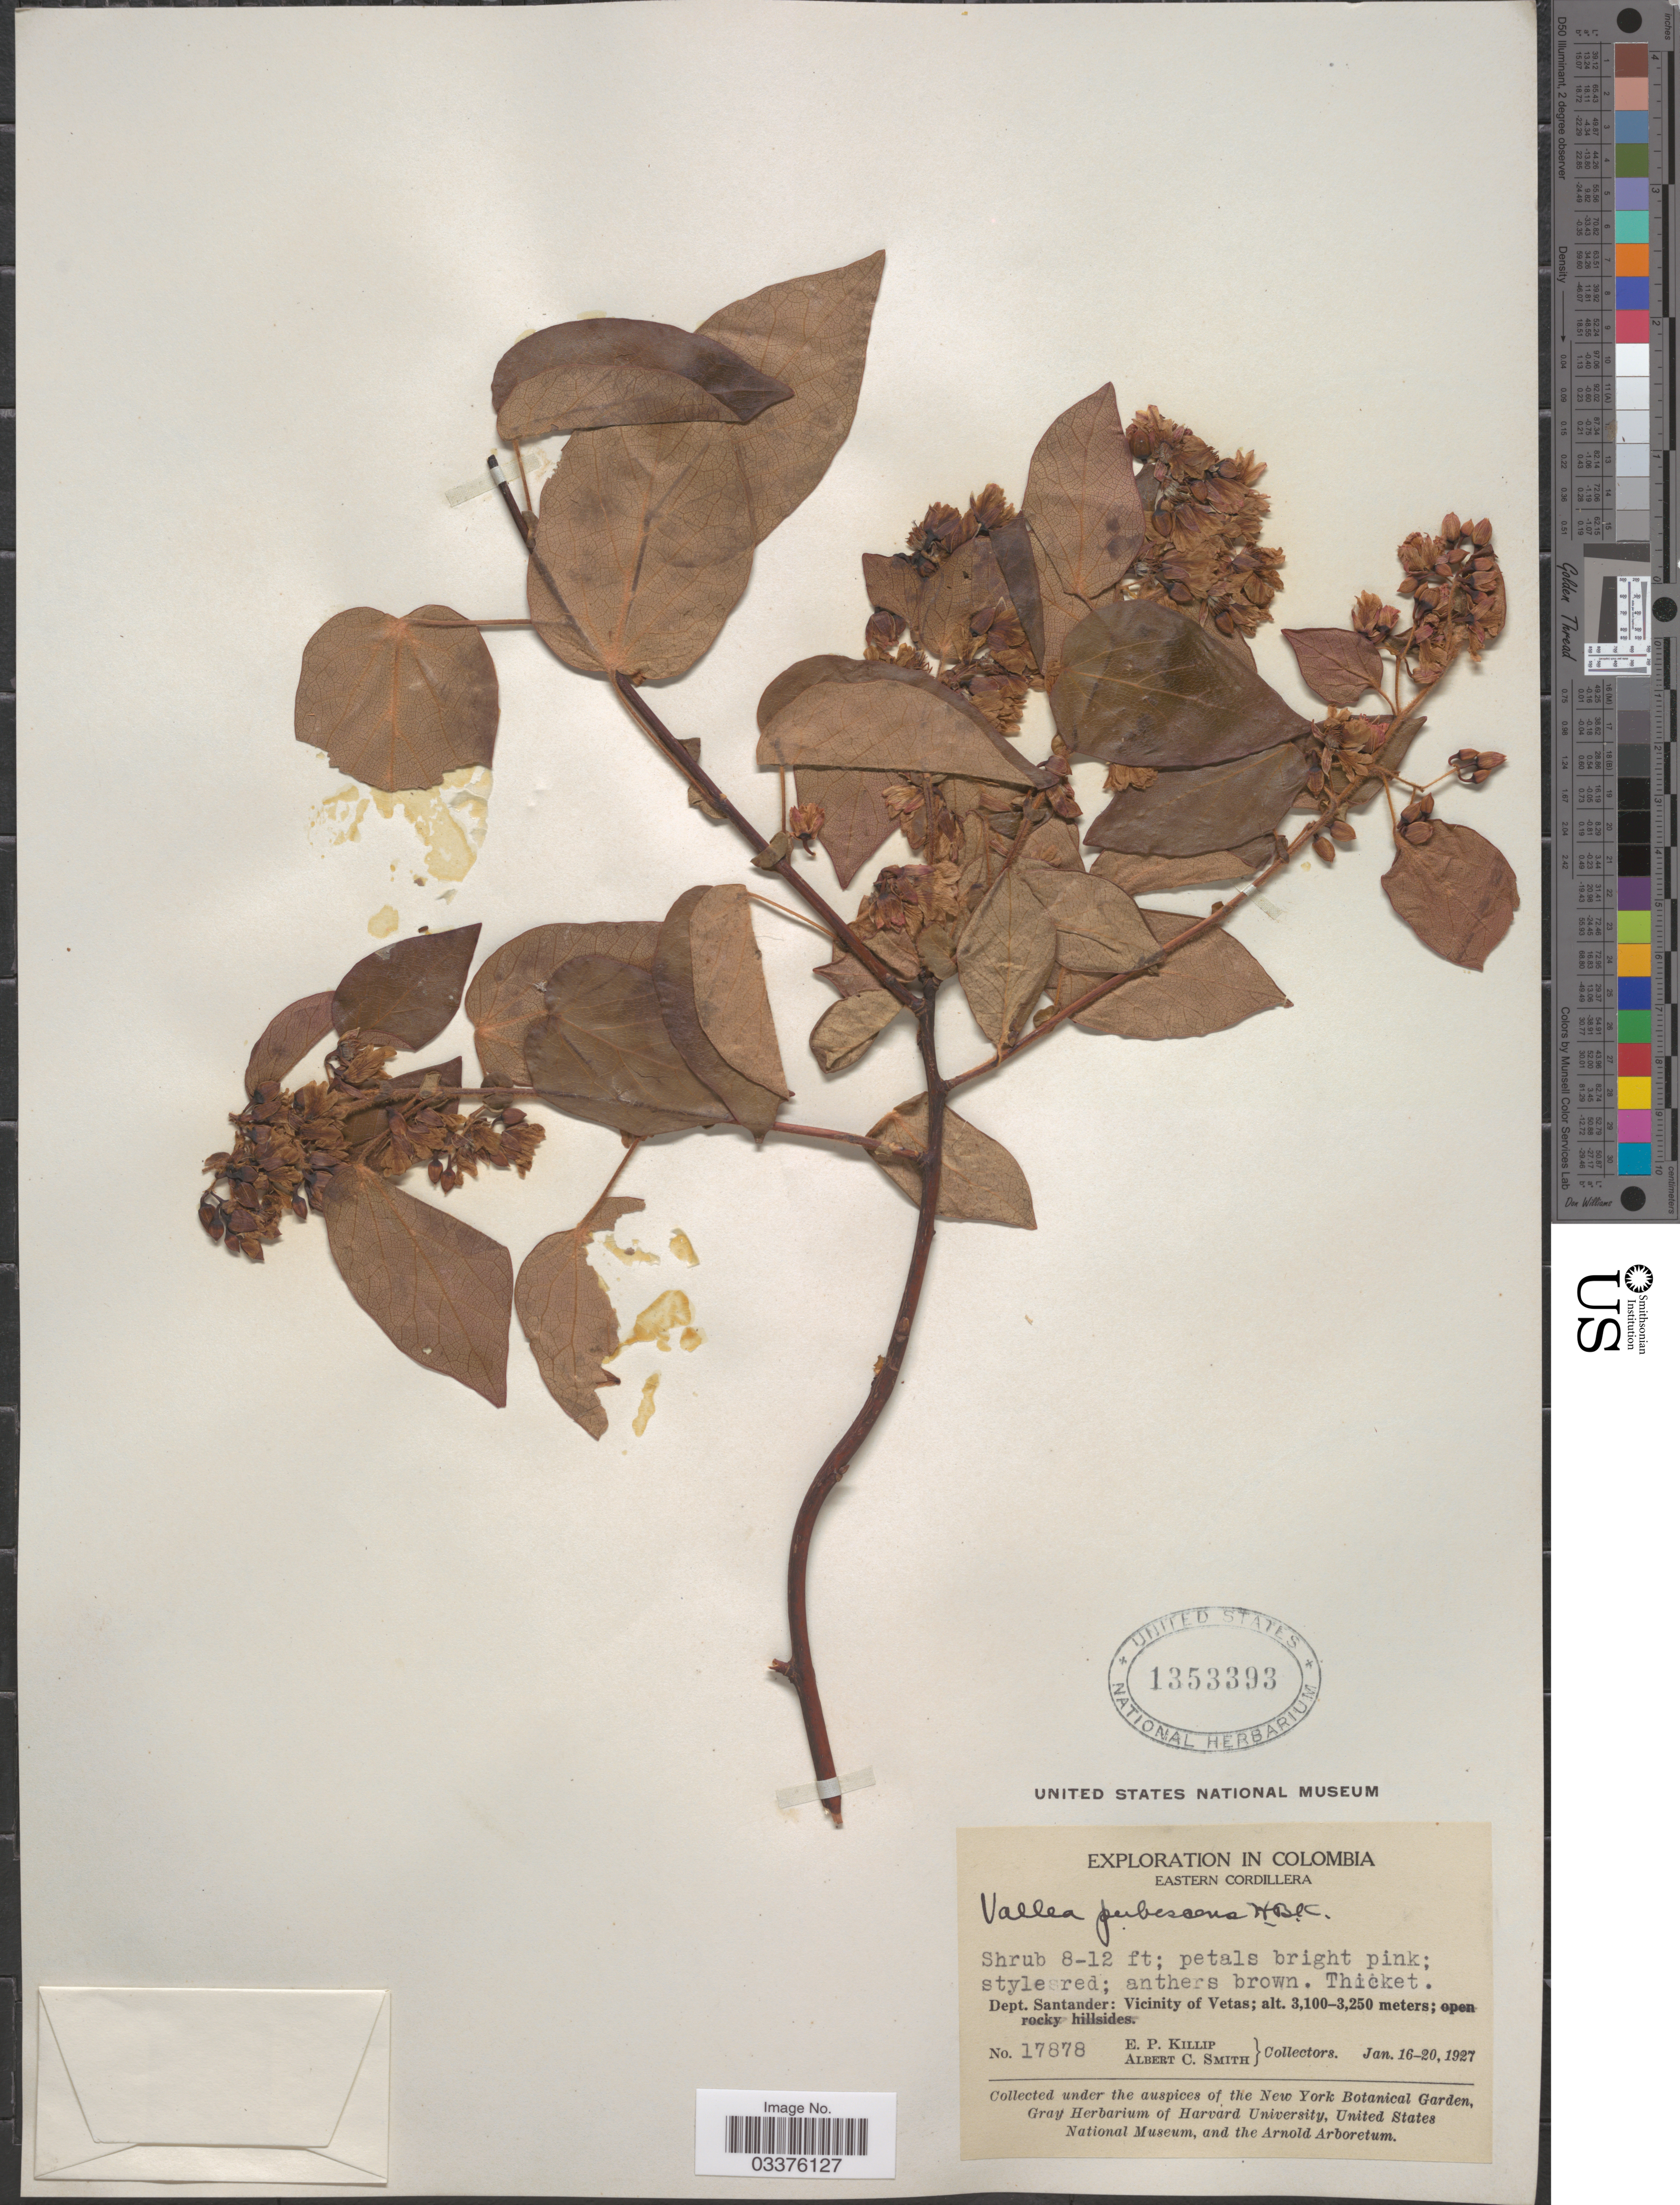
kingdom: Plantae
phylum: Tracheophyta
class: Magnoliopsida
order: Oxalidales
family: Elaeocarpaceae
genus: Vallea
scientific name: Vallea stipularis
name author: L. f.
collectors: E. P. Killip & A. C. Smith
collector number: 17878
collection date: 1927-01-16/1927-01-20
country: Colombia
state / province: Santander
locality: Eastern Cordillera, Dept. Santander: Vicinity of Vetas.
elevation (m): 3100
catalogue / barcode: US 1353393